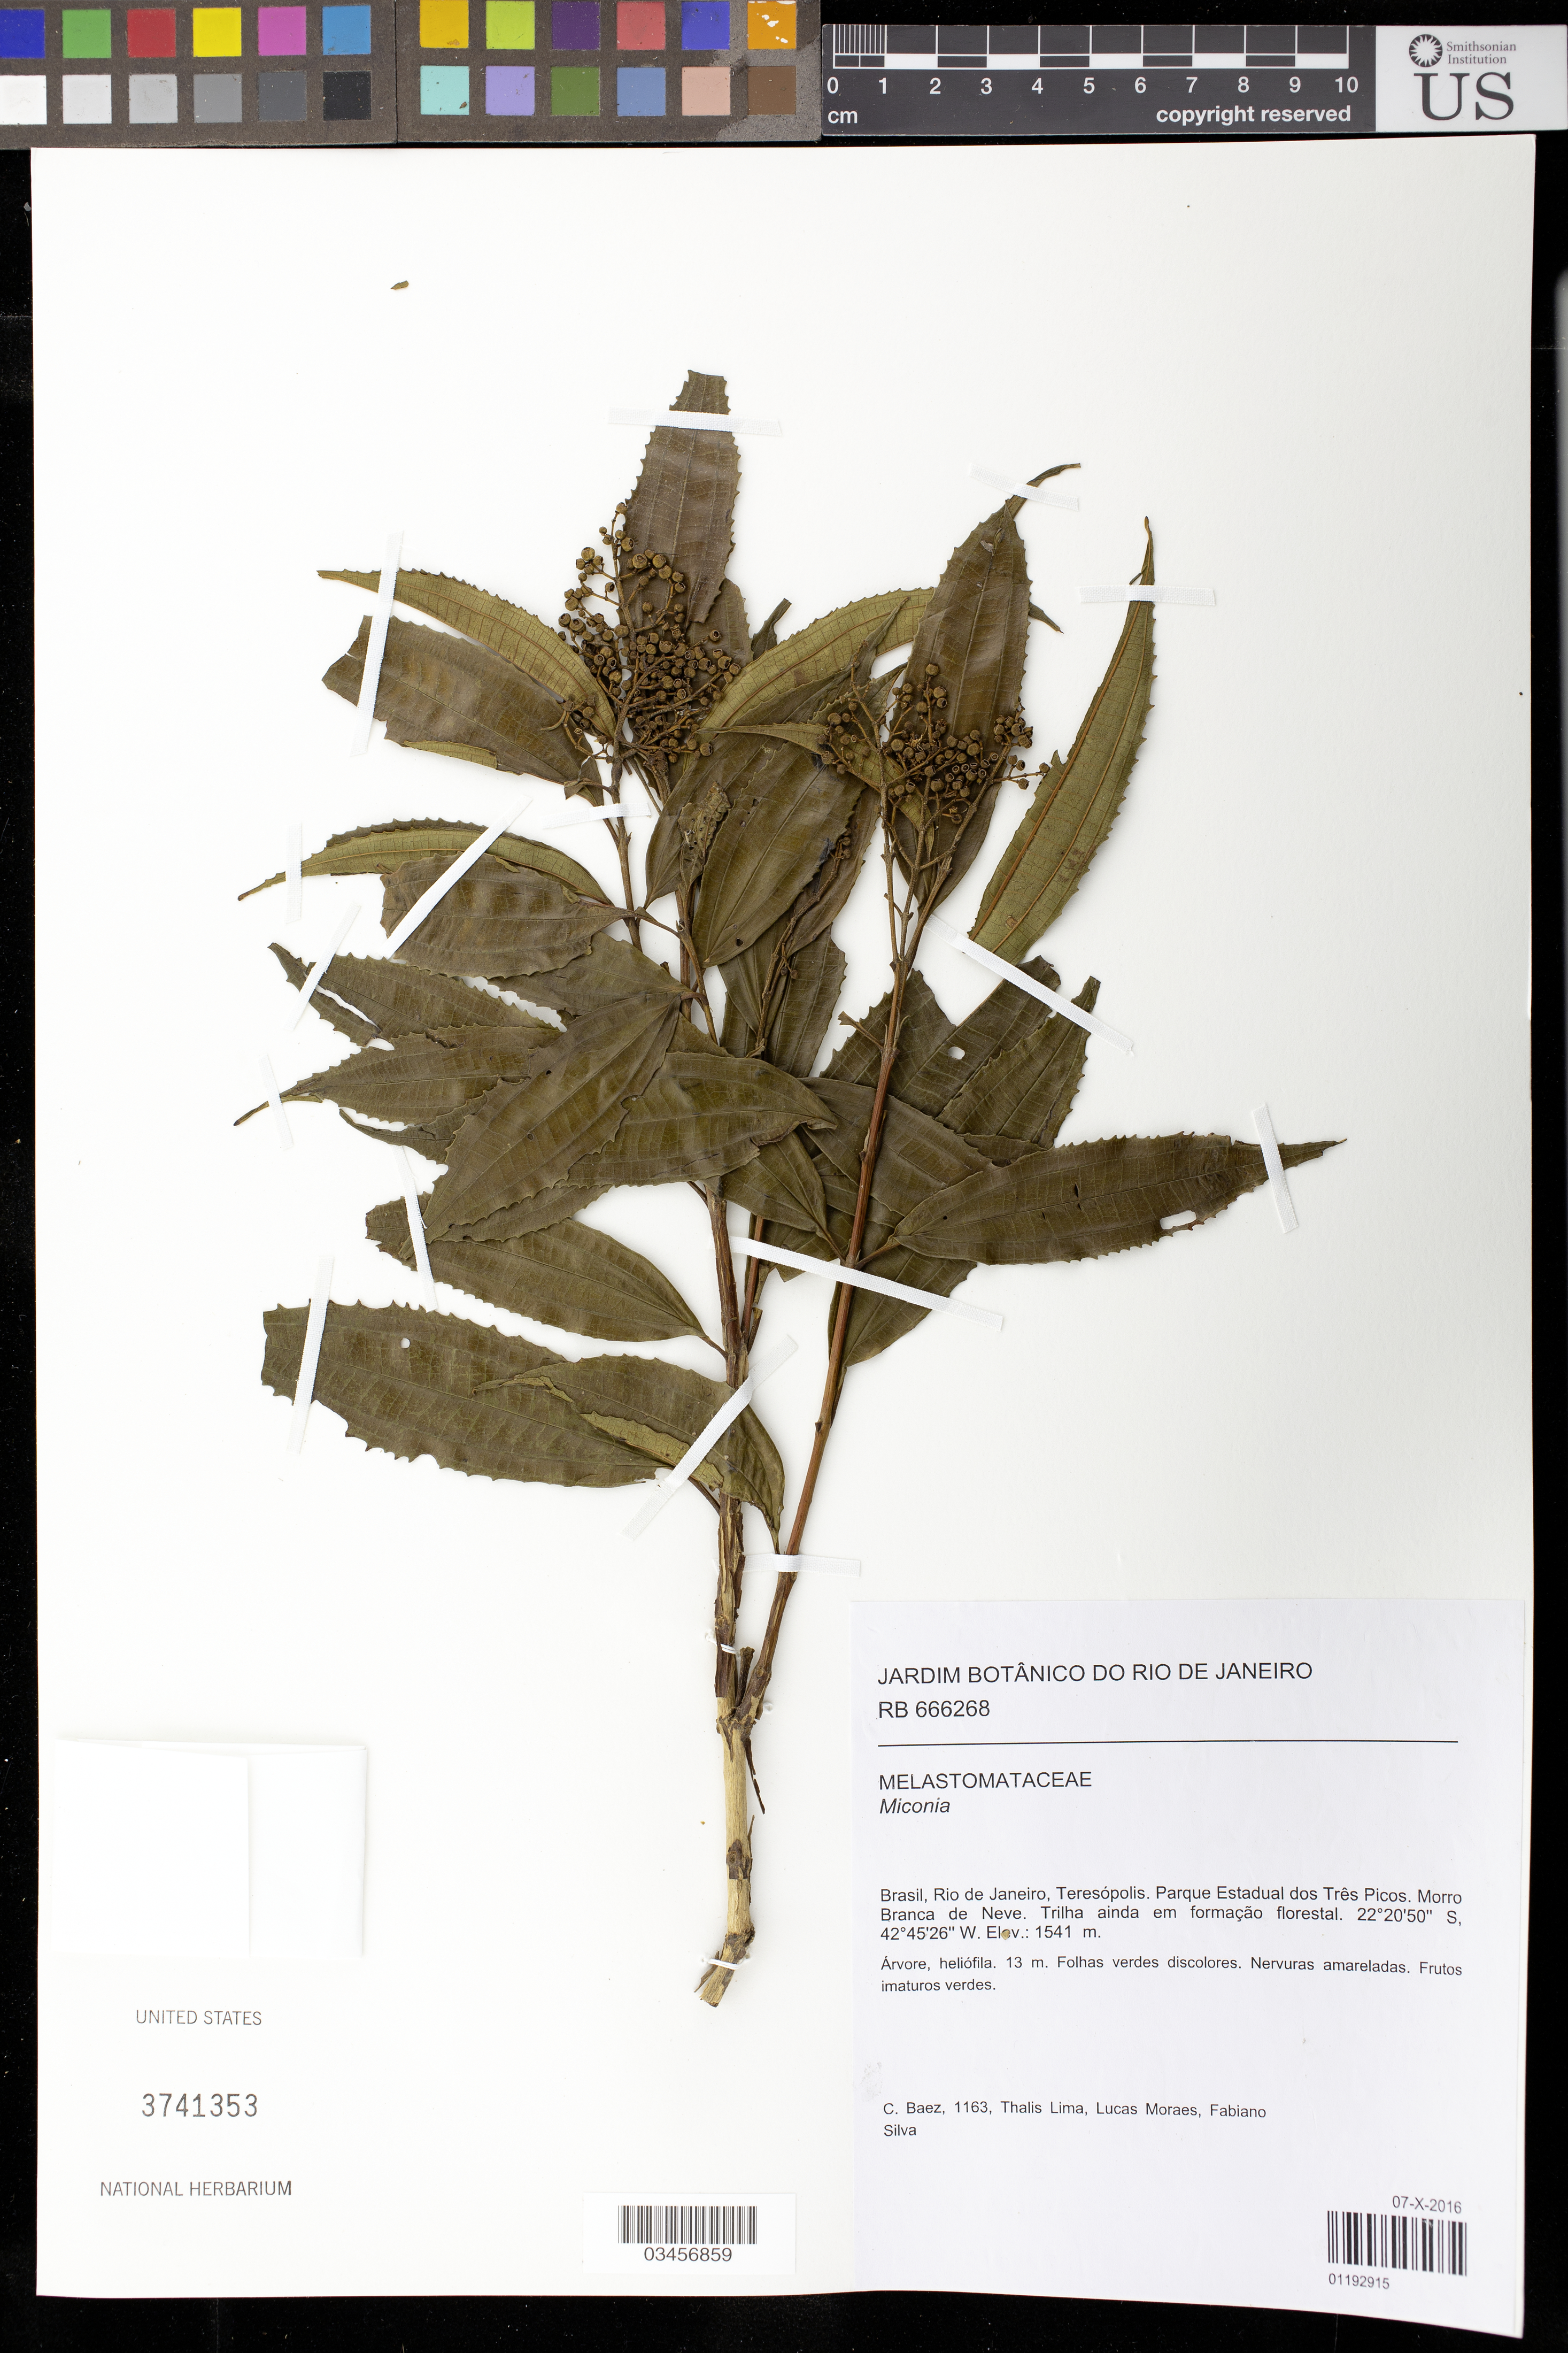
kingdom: Plantae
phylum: Tracheophyta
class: Magnoliopsida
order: Myrtales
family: Melastomataceae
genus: Miconia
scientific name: Miconia sellowiana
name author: Naudin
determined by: Nascimento, Matheus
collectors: C. Baez, T. Lima, L. Moraes & F. Silva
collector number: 1163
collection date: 2016-10-07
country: Brazil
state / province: Rio de Janeiro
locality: Teresópolis. Parque Estadual dos Três Picos. Morro Branca de Neve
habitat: Trilha ainda em formaçã florestas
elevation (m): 1541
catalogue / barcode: US 3741353